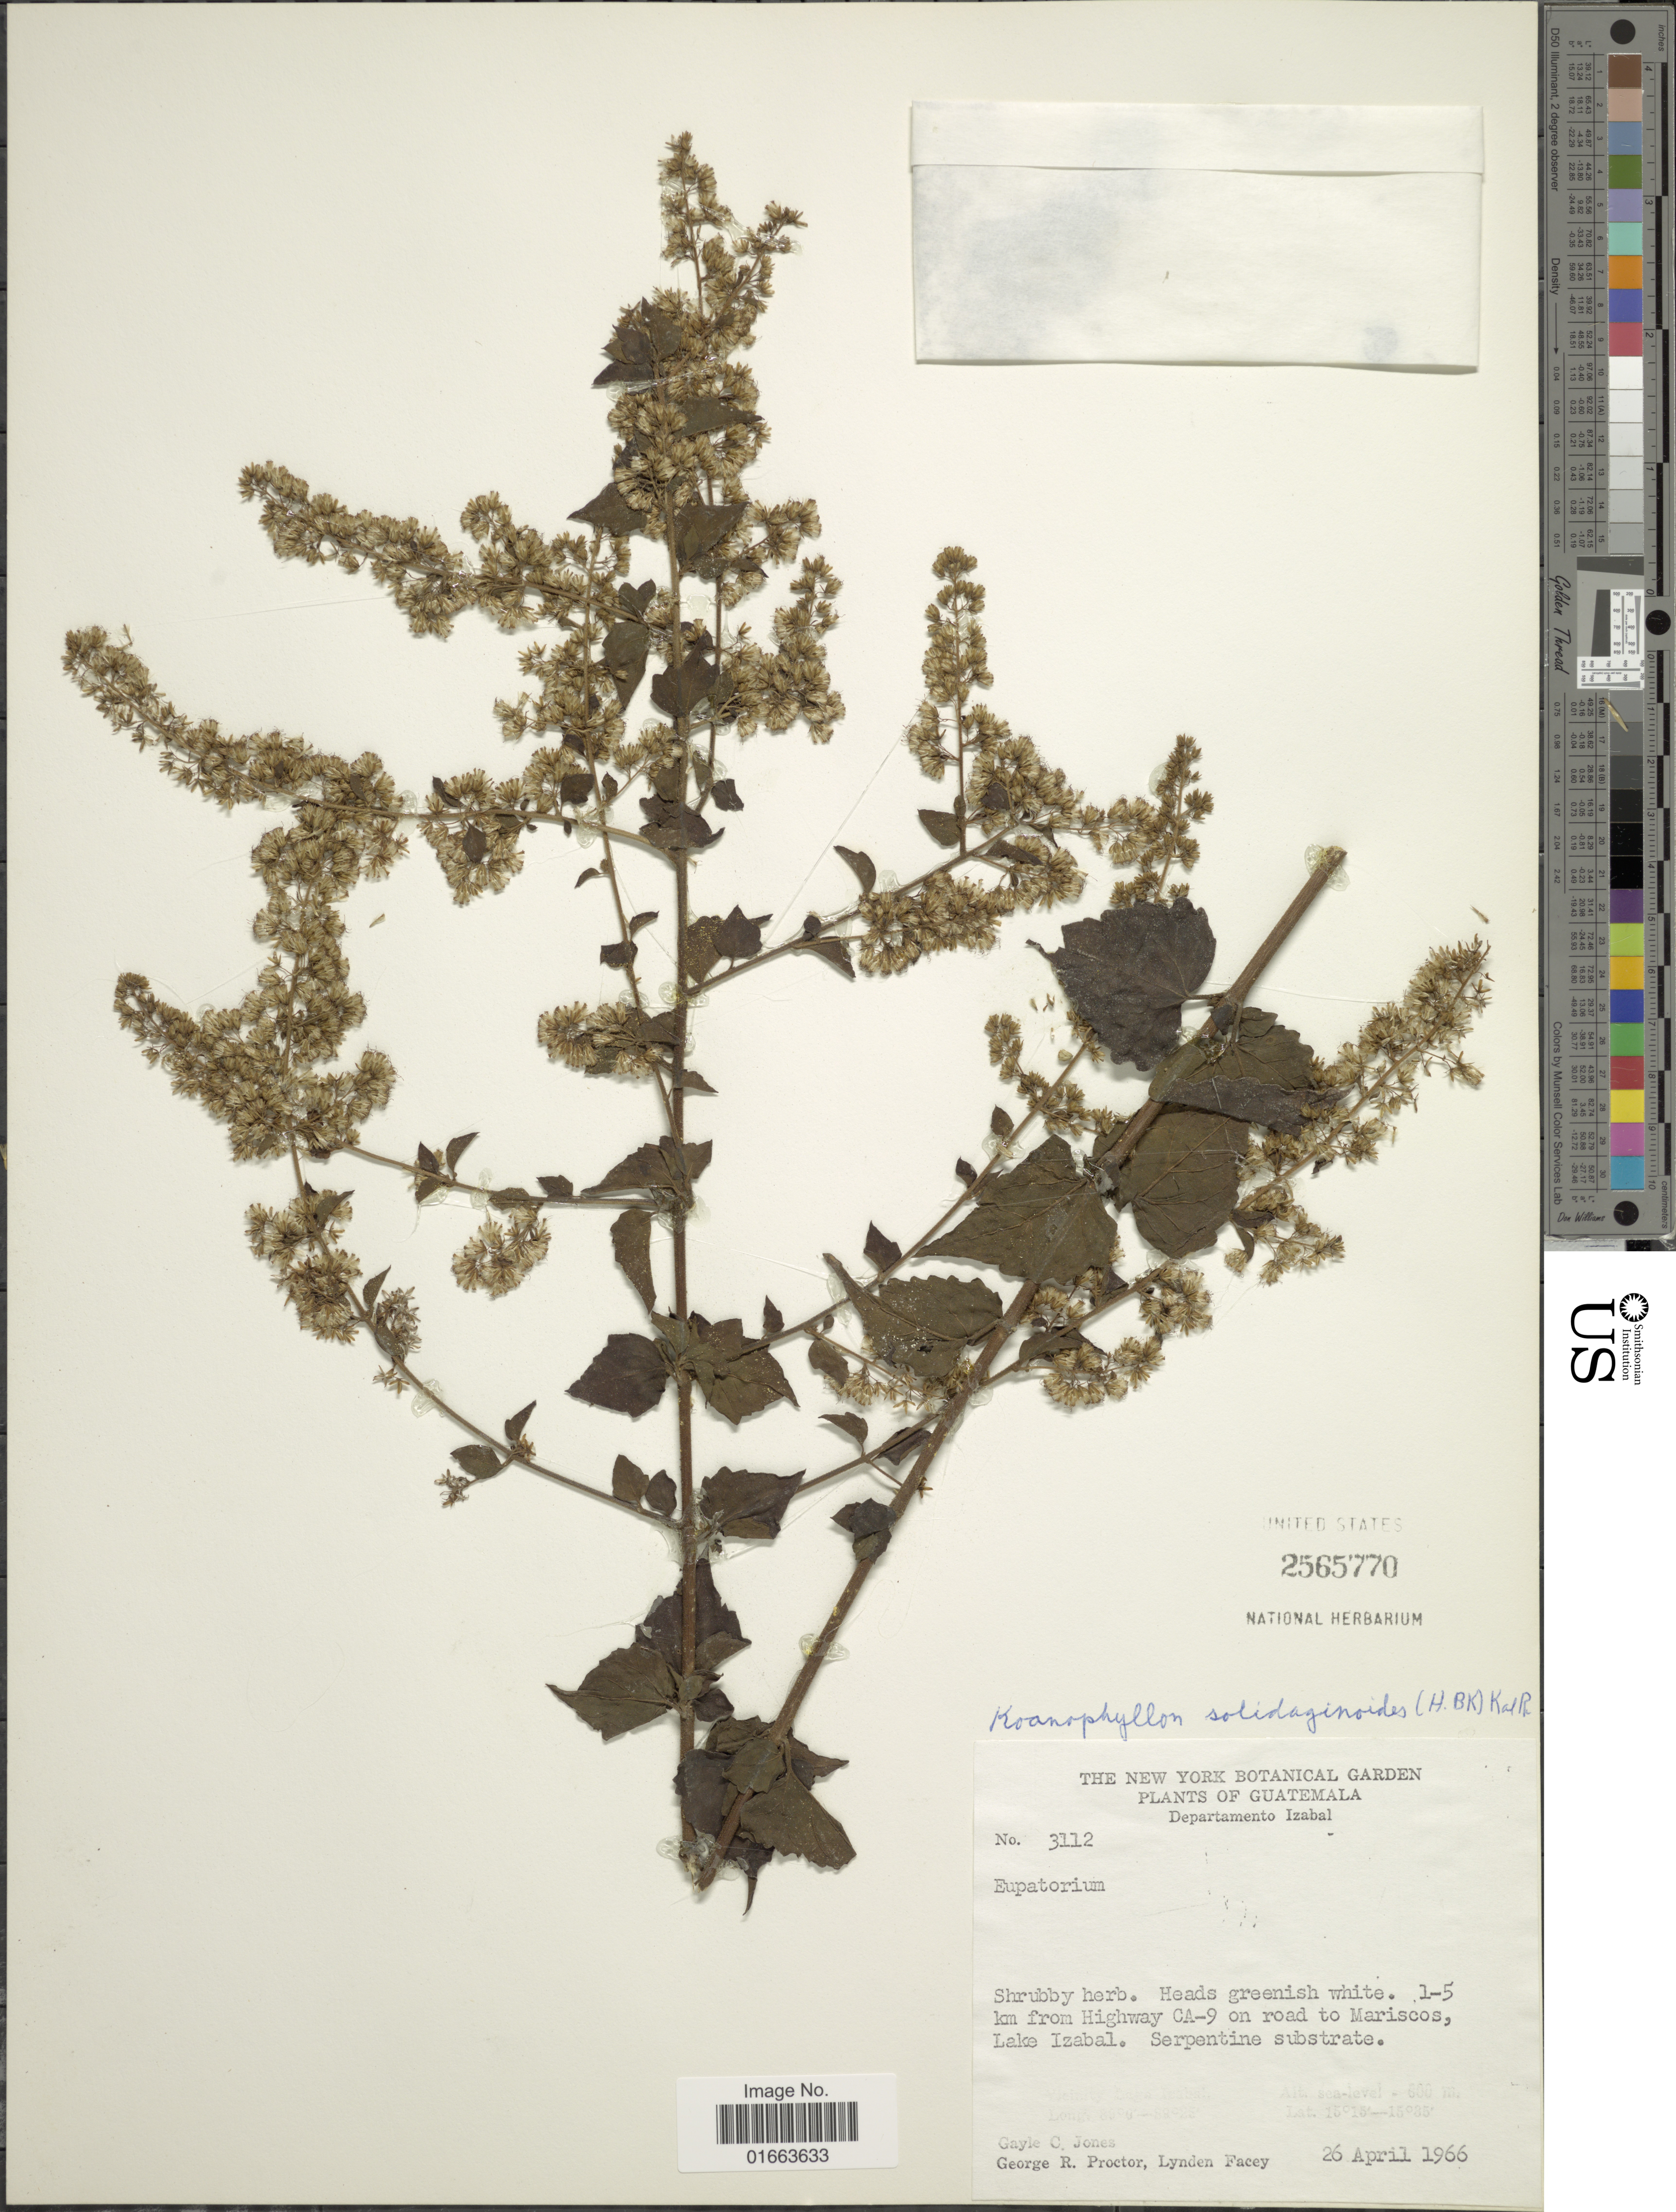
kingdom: Plantae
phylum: Tracheophyta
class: Magnoliopsida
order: Asterales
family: Asteraceae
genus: Koanophyllon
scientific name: Koanophyllon solidaginoides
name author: (Kunth) R.M. King & H. Rob.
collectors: G. C. Jones, G. R. Proctor & L. Facey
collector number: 3112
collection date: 1966-04-26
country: Guatemala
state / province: Izabal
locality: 1-5 km from Highway CA-9 on road to Mariscos Lake Izabal, Serpentine substrate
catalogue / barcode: US 2565770